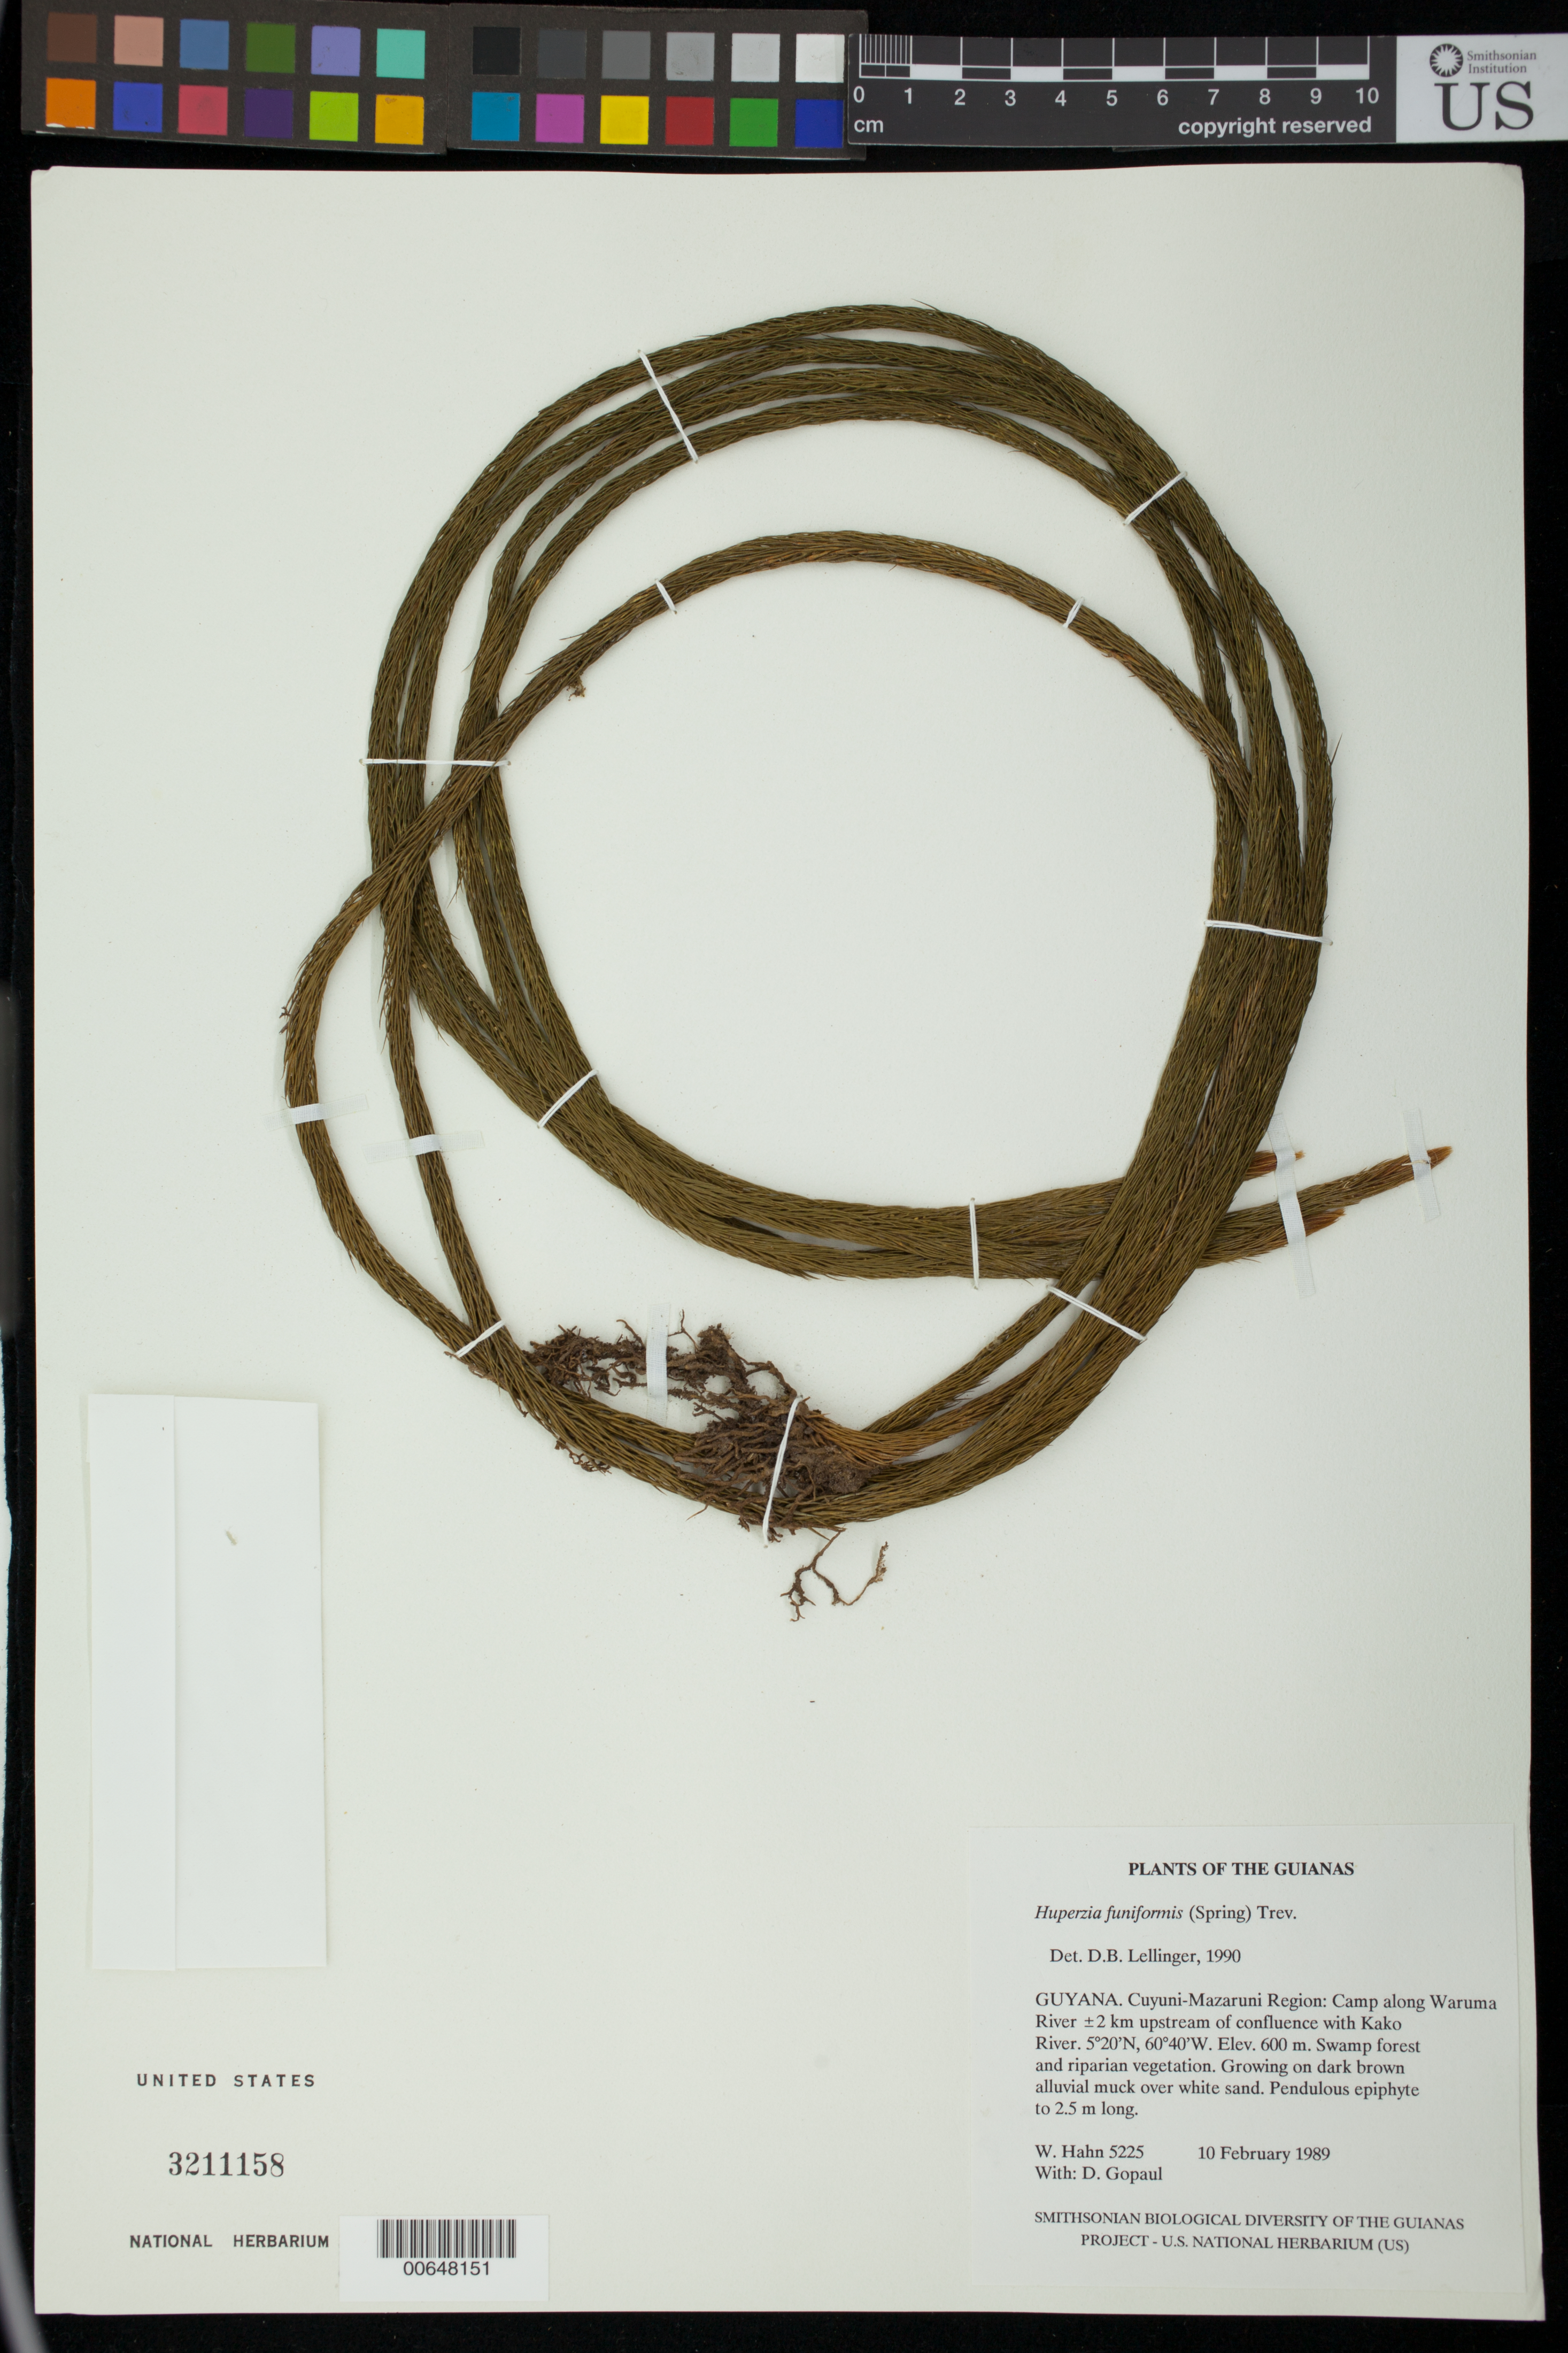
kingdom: Plantae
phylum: Tracheophyta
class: Lycopodiopsida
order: Lycopodiales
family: Lycopodiaceae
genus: Phlegmariurus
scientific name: Phlegmariurus funiformis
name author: (Cham. & Spring) B. Øllg.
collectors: W. Hahn & D. Gopaul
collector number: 5225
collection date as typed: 10 February 1989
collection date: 1989-02-10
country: Guyana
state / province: Cuyuni-Mazaruni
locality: Camp along Waruma River ±2 km upstream of confluence with Kako River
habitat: Swamp forest and Riparian vegetation Growing on dark brown alluvial muck over white sand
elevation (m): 600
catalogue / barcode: US 3211158